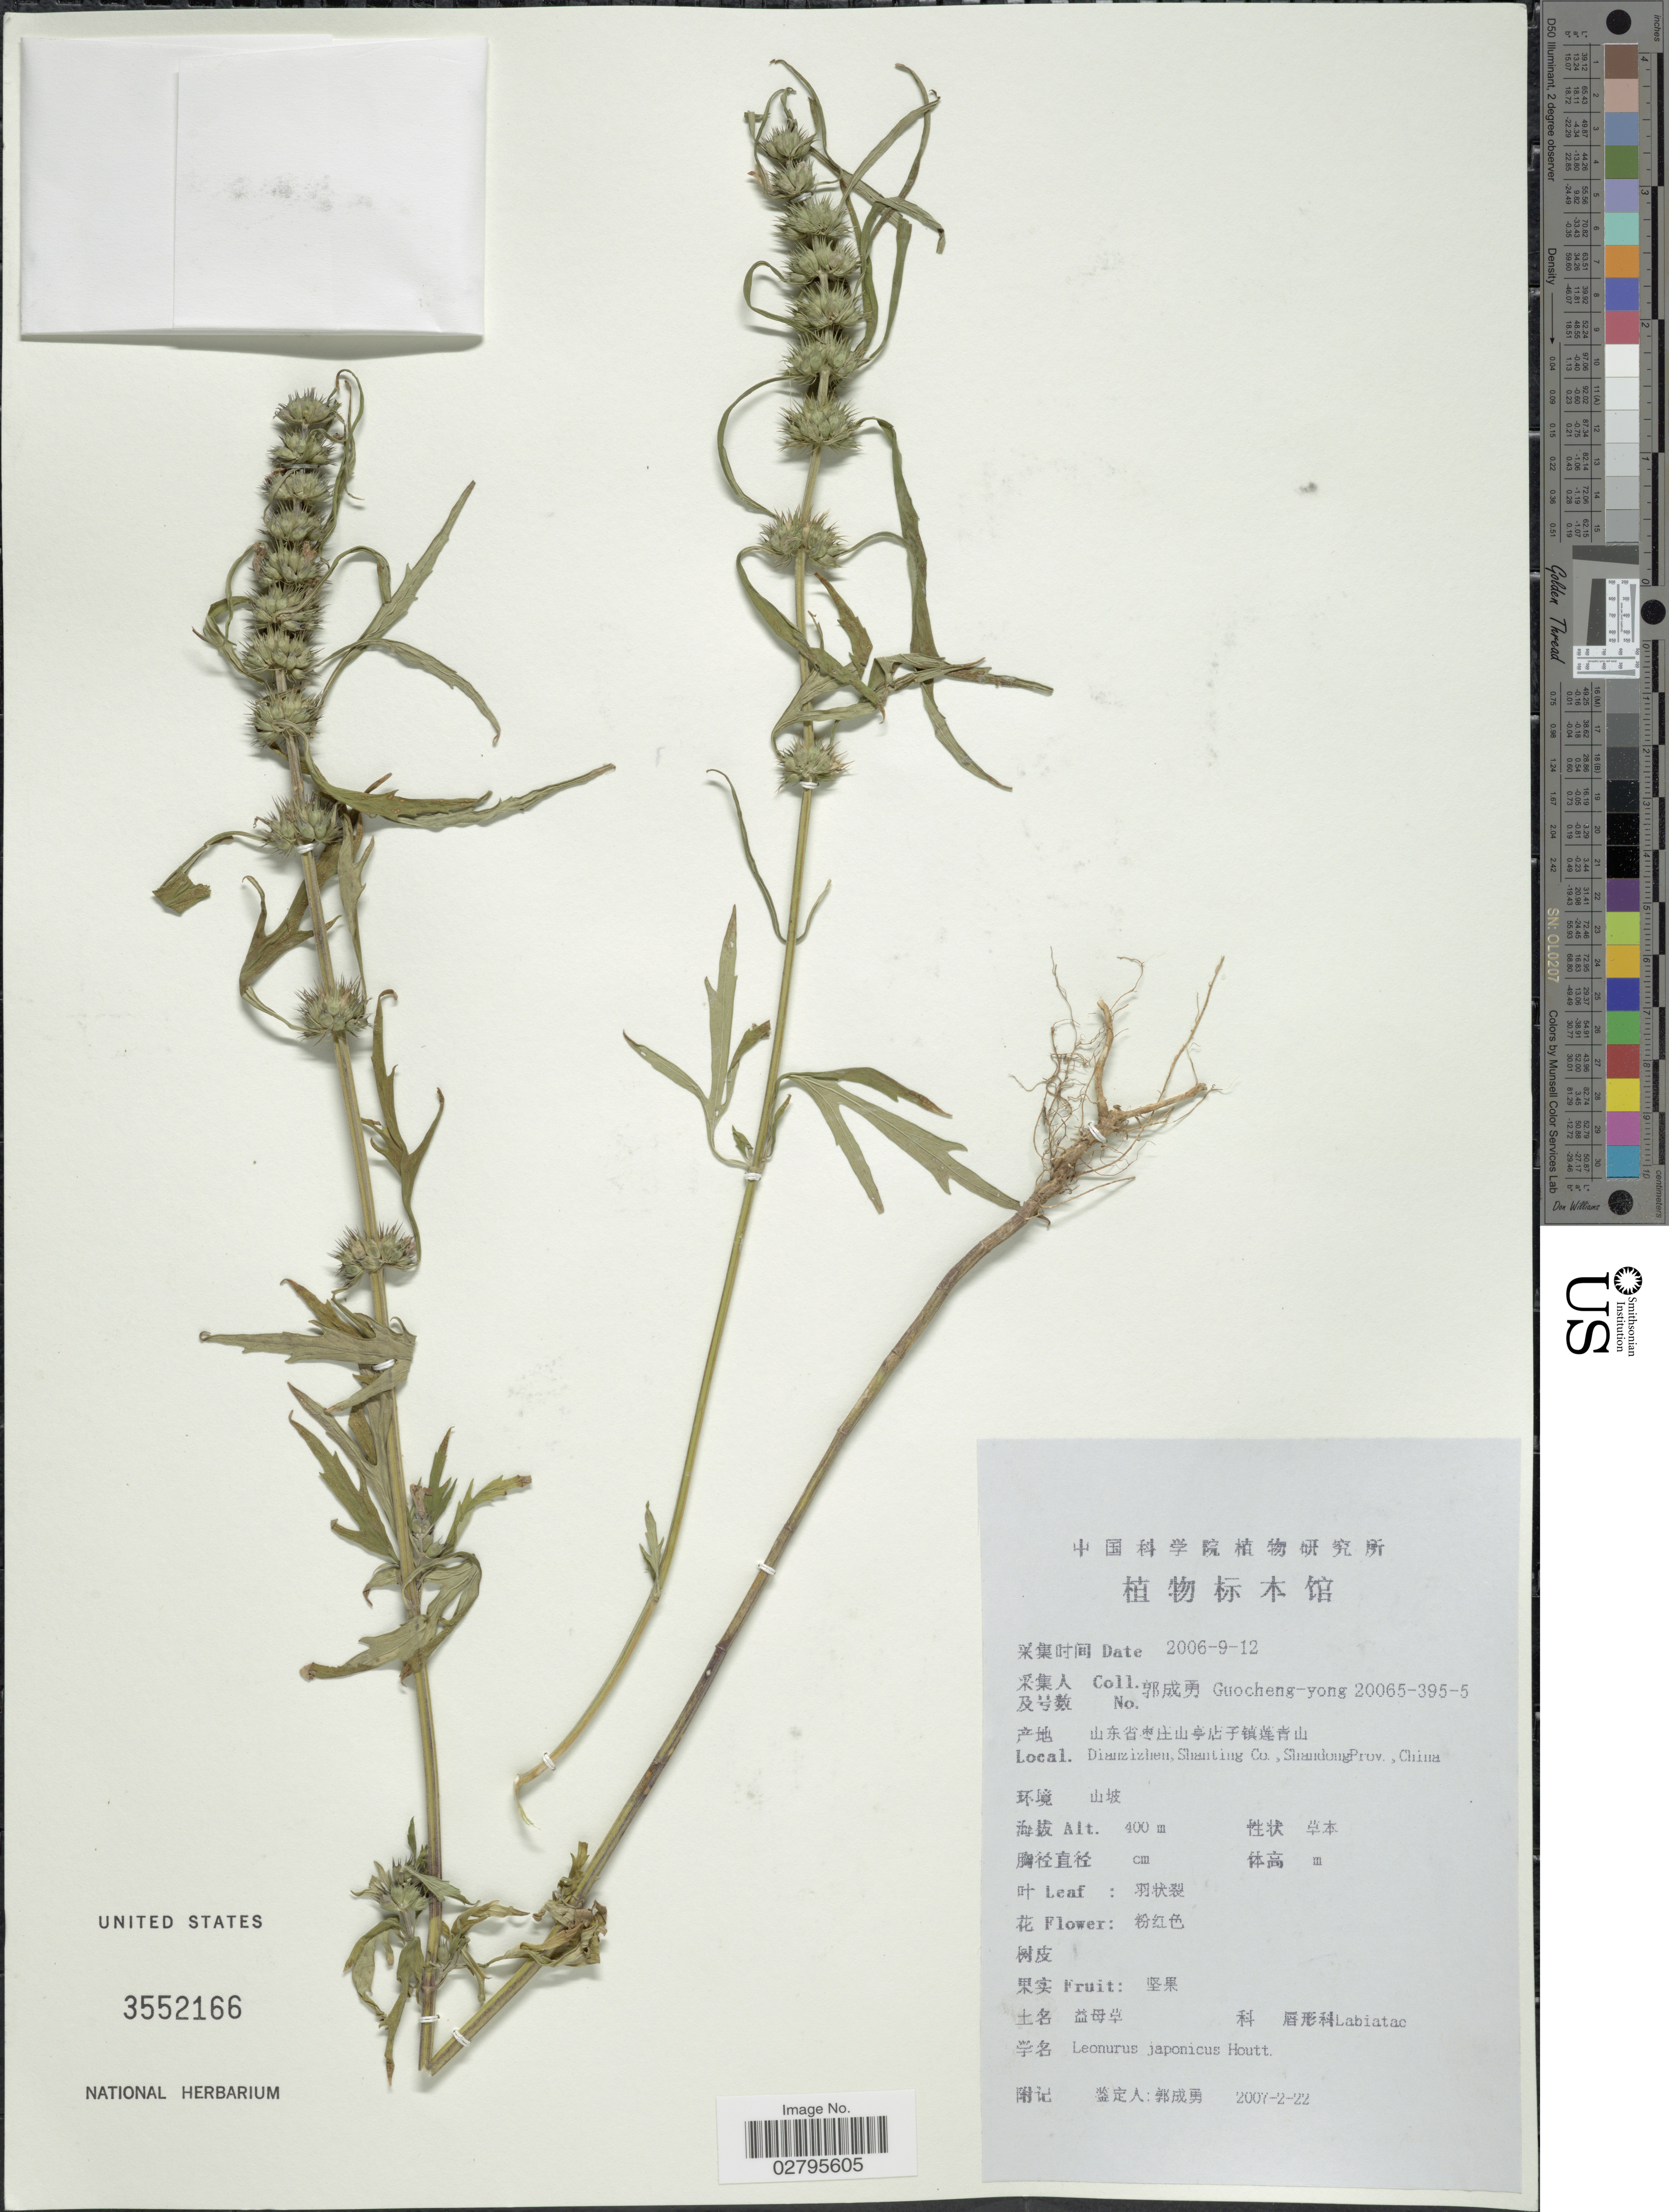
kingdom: Plantae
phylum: Tracheophyta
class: Magnoliopsida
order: Lamiales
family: Lamiaceae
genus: Leonurus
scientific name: Leonurus japonicus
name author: Houtt.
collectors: Guo cheng-yong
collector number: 20065-395-5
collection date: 2006-09-12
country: China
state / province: Shandong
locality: Dianzizhen, Shanting Co., ShandongProv.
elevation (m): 400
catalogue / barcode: US 3552166